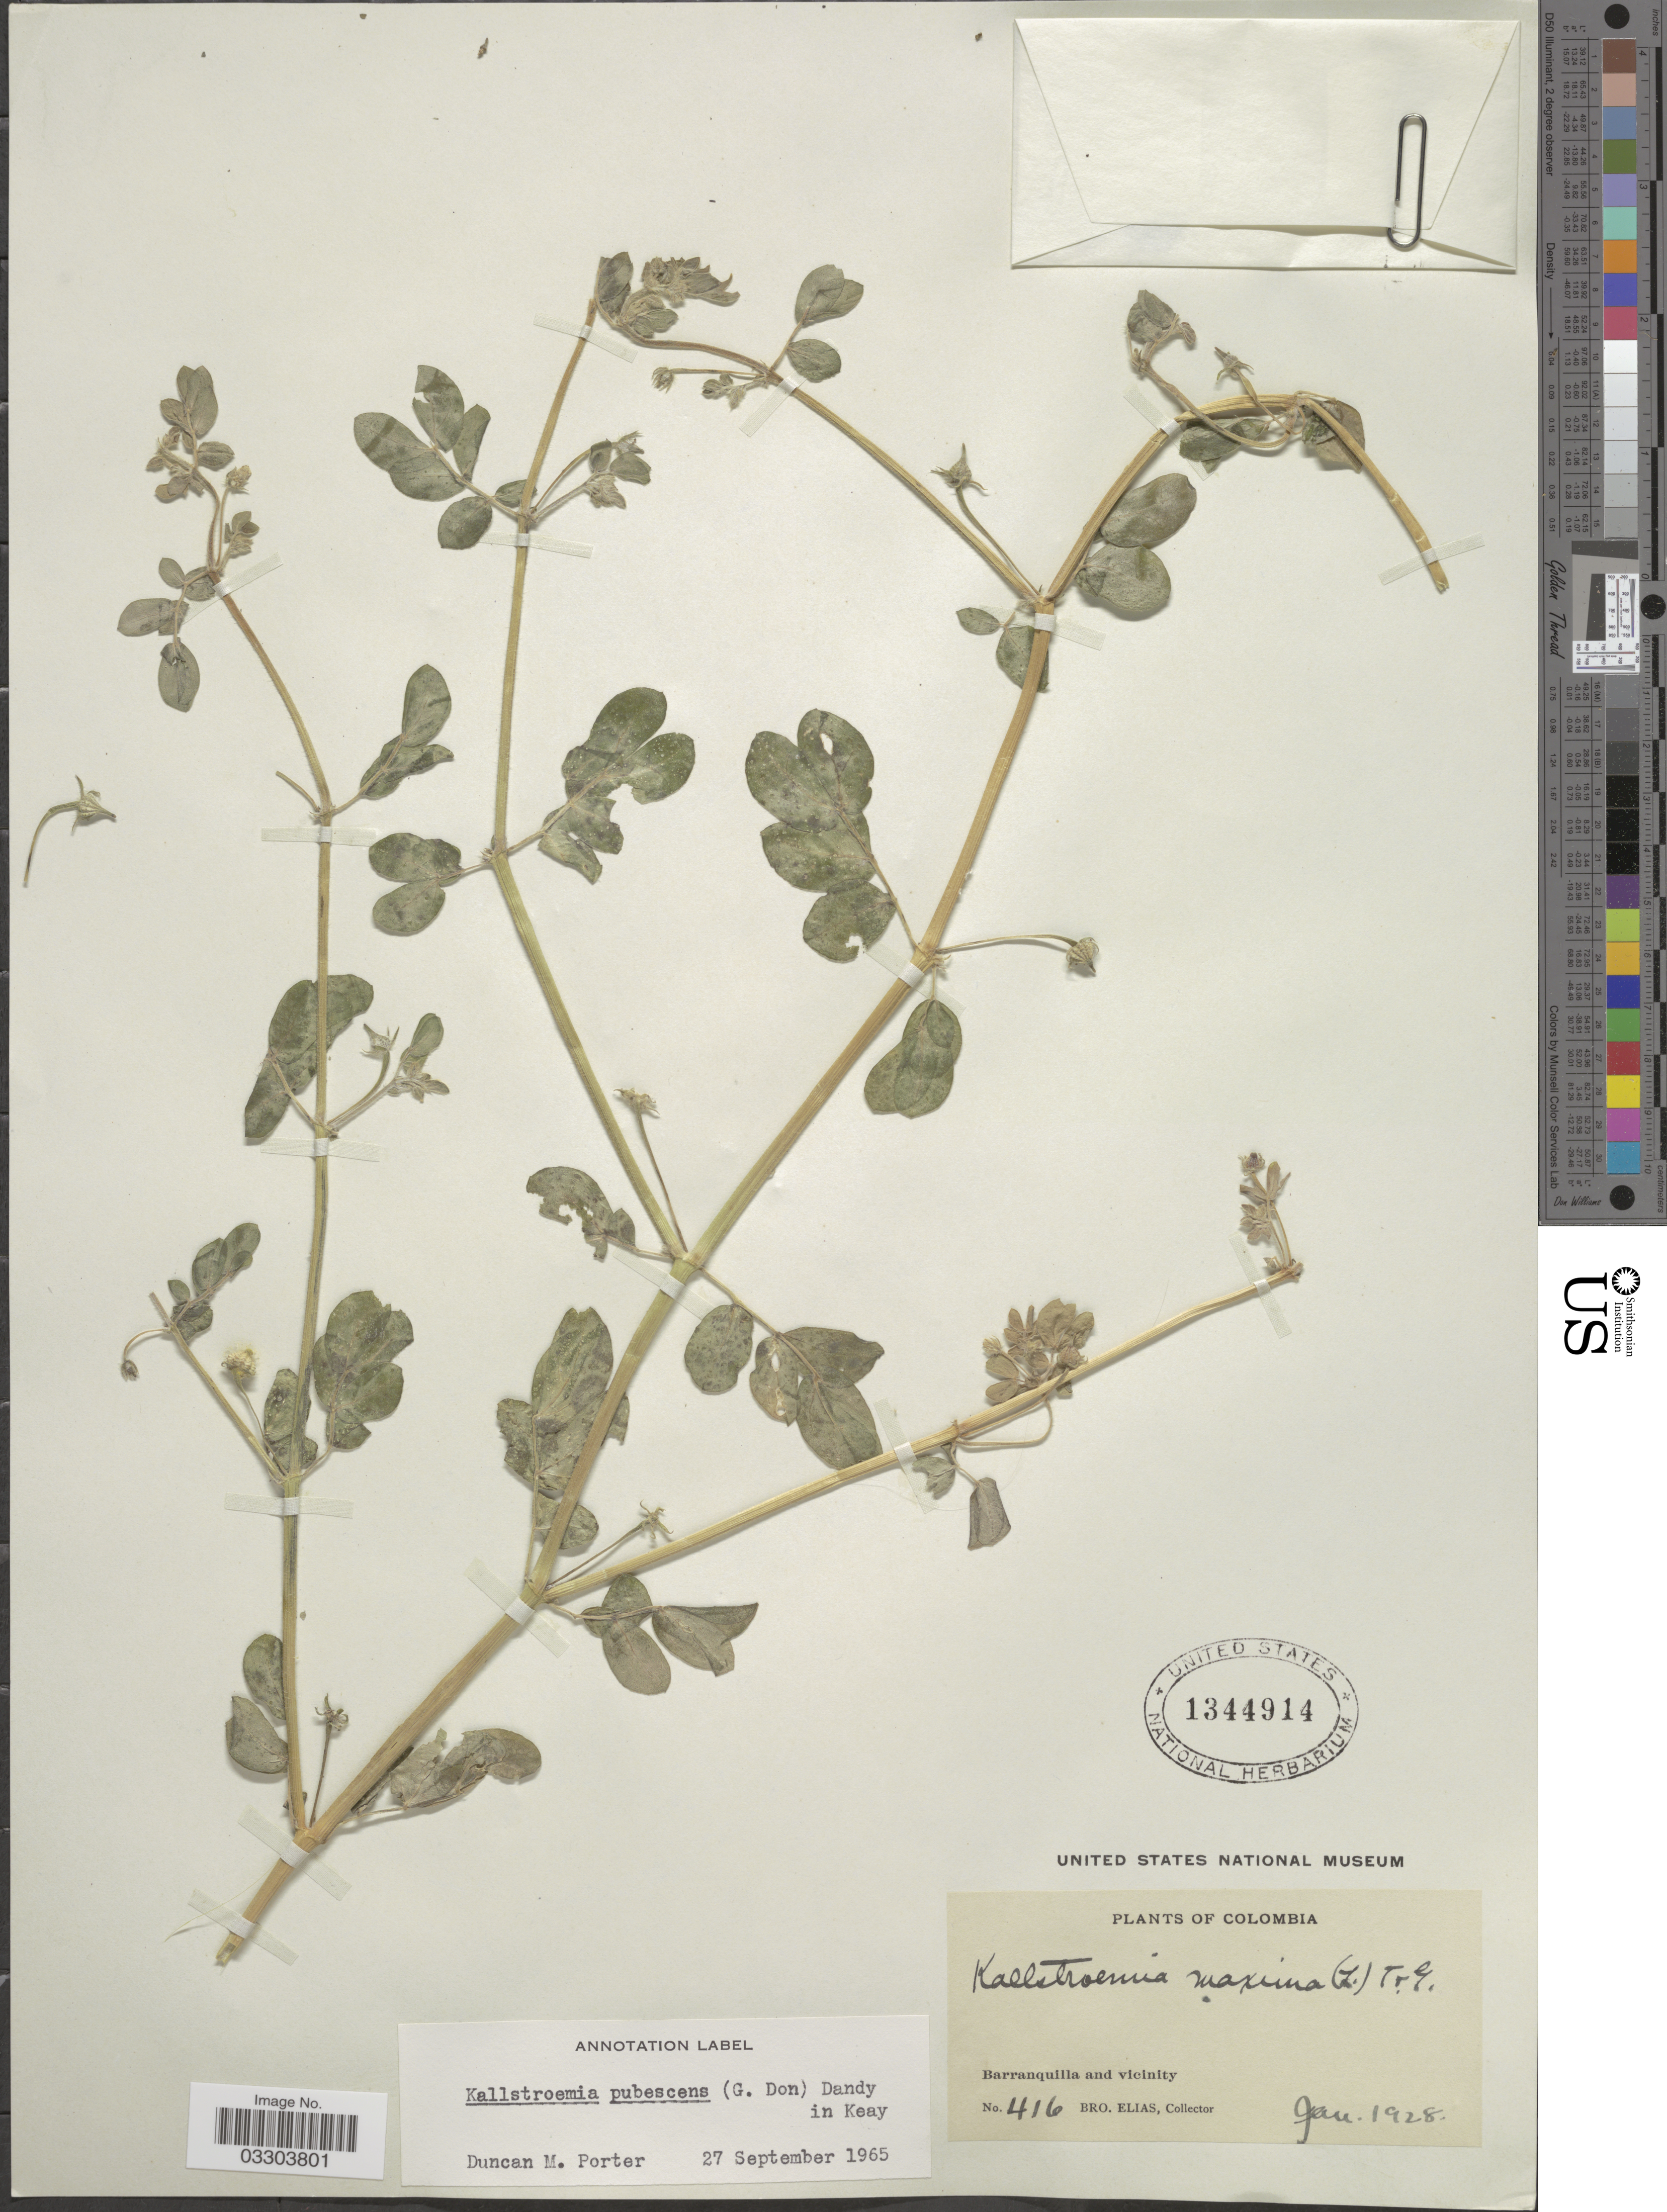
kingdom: Plantae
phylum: Tracheophyta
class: Magnoliopsida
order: Zygophyllales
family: Zygophyllaceae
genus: Kallstroemia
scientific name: Kallstroemia pubescens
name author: (G. Don) Dandy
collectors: Bro. Elias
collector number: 416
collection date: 1928-01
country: Colombia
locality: Barranquilla and vicinity.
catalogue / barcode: US 1344914